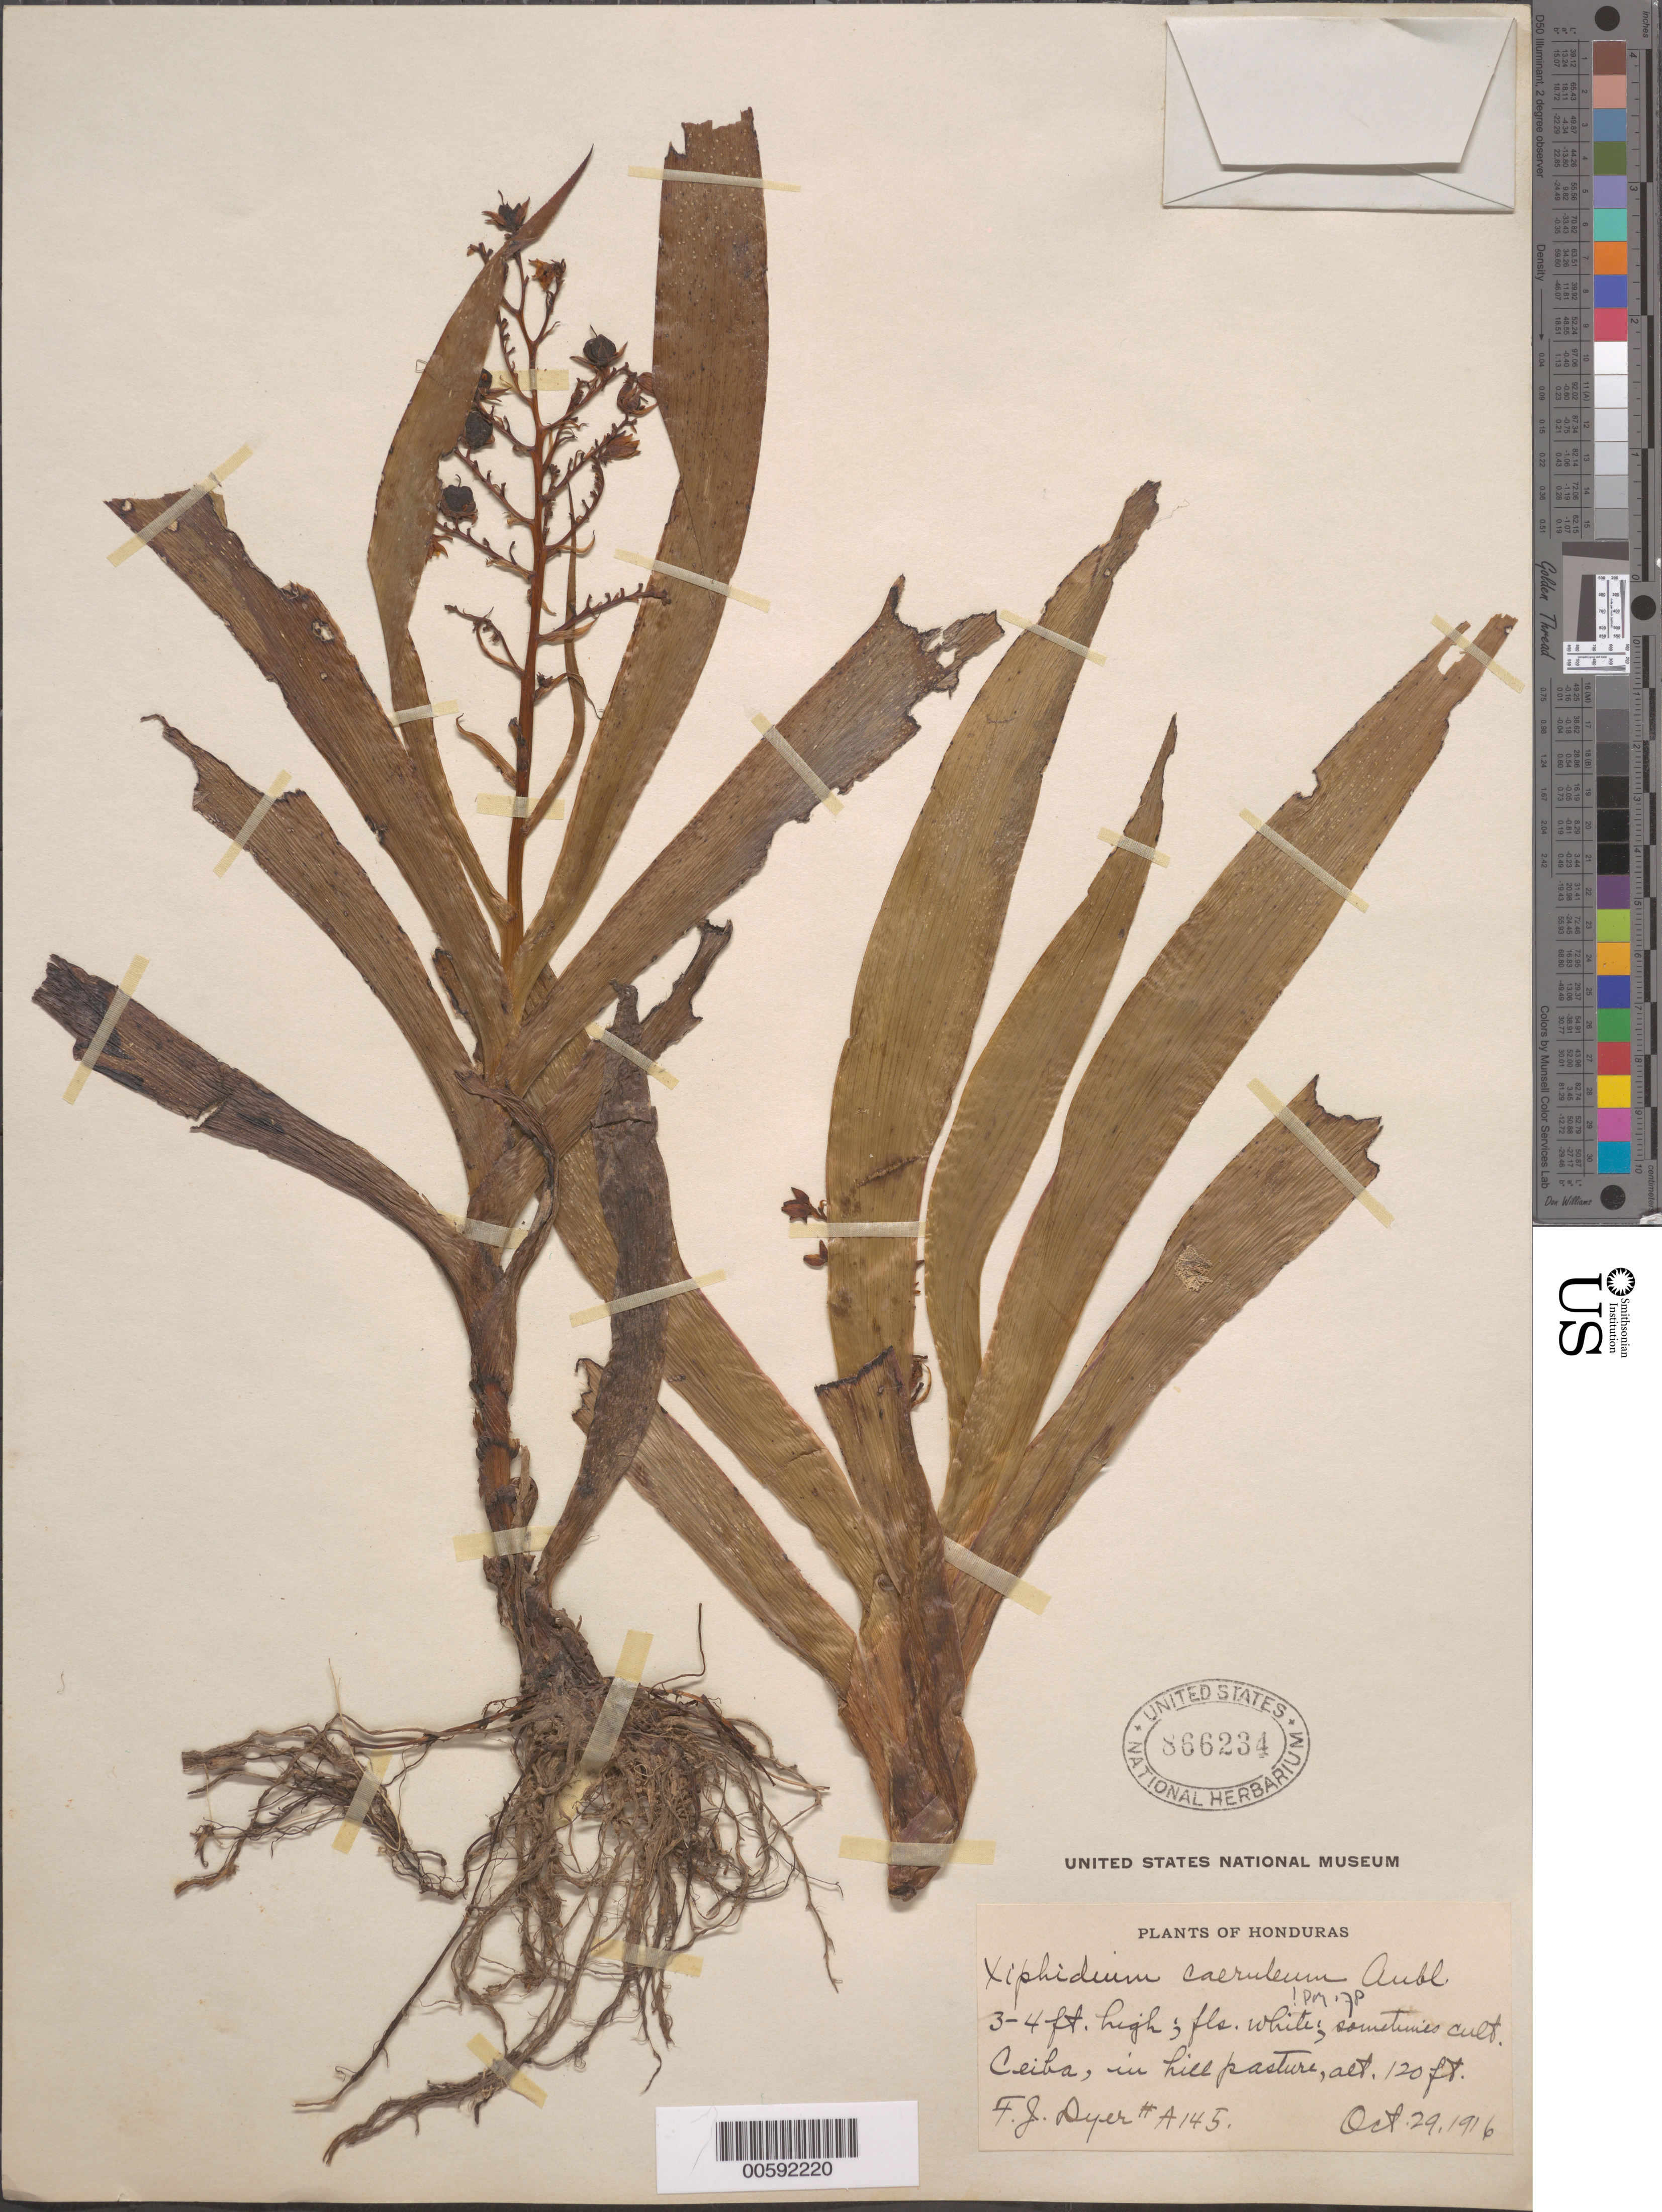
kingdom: Plantae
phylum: Tracheophyta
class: Liliopsida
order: Commelinales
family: Haemodoraceae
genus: Xiphidium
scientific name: Xiphidium caeruleum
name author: Aubl.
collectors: F. J. Dyer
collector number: A145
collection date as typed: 29 Oct 1916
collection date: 1916-10-29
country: Honduras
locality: Ceiba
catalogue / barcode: US 866234